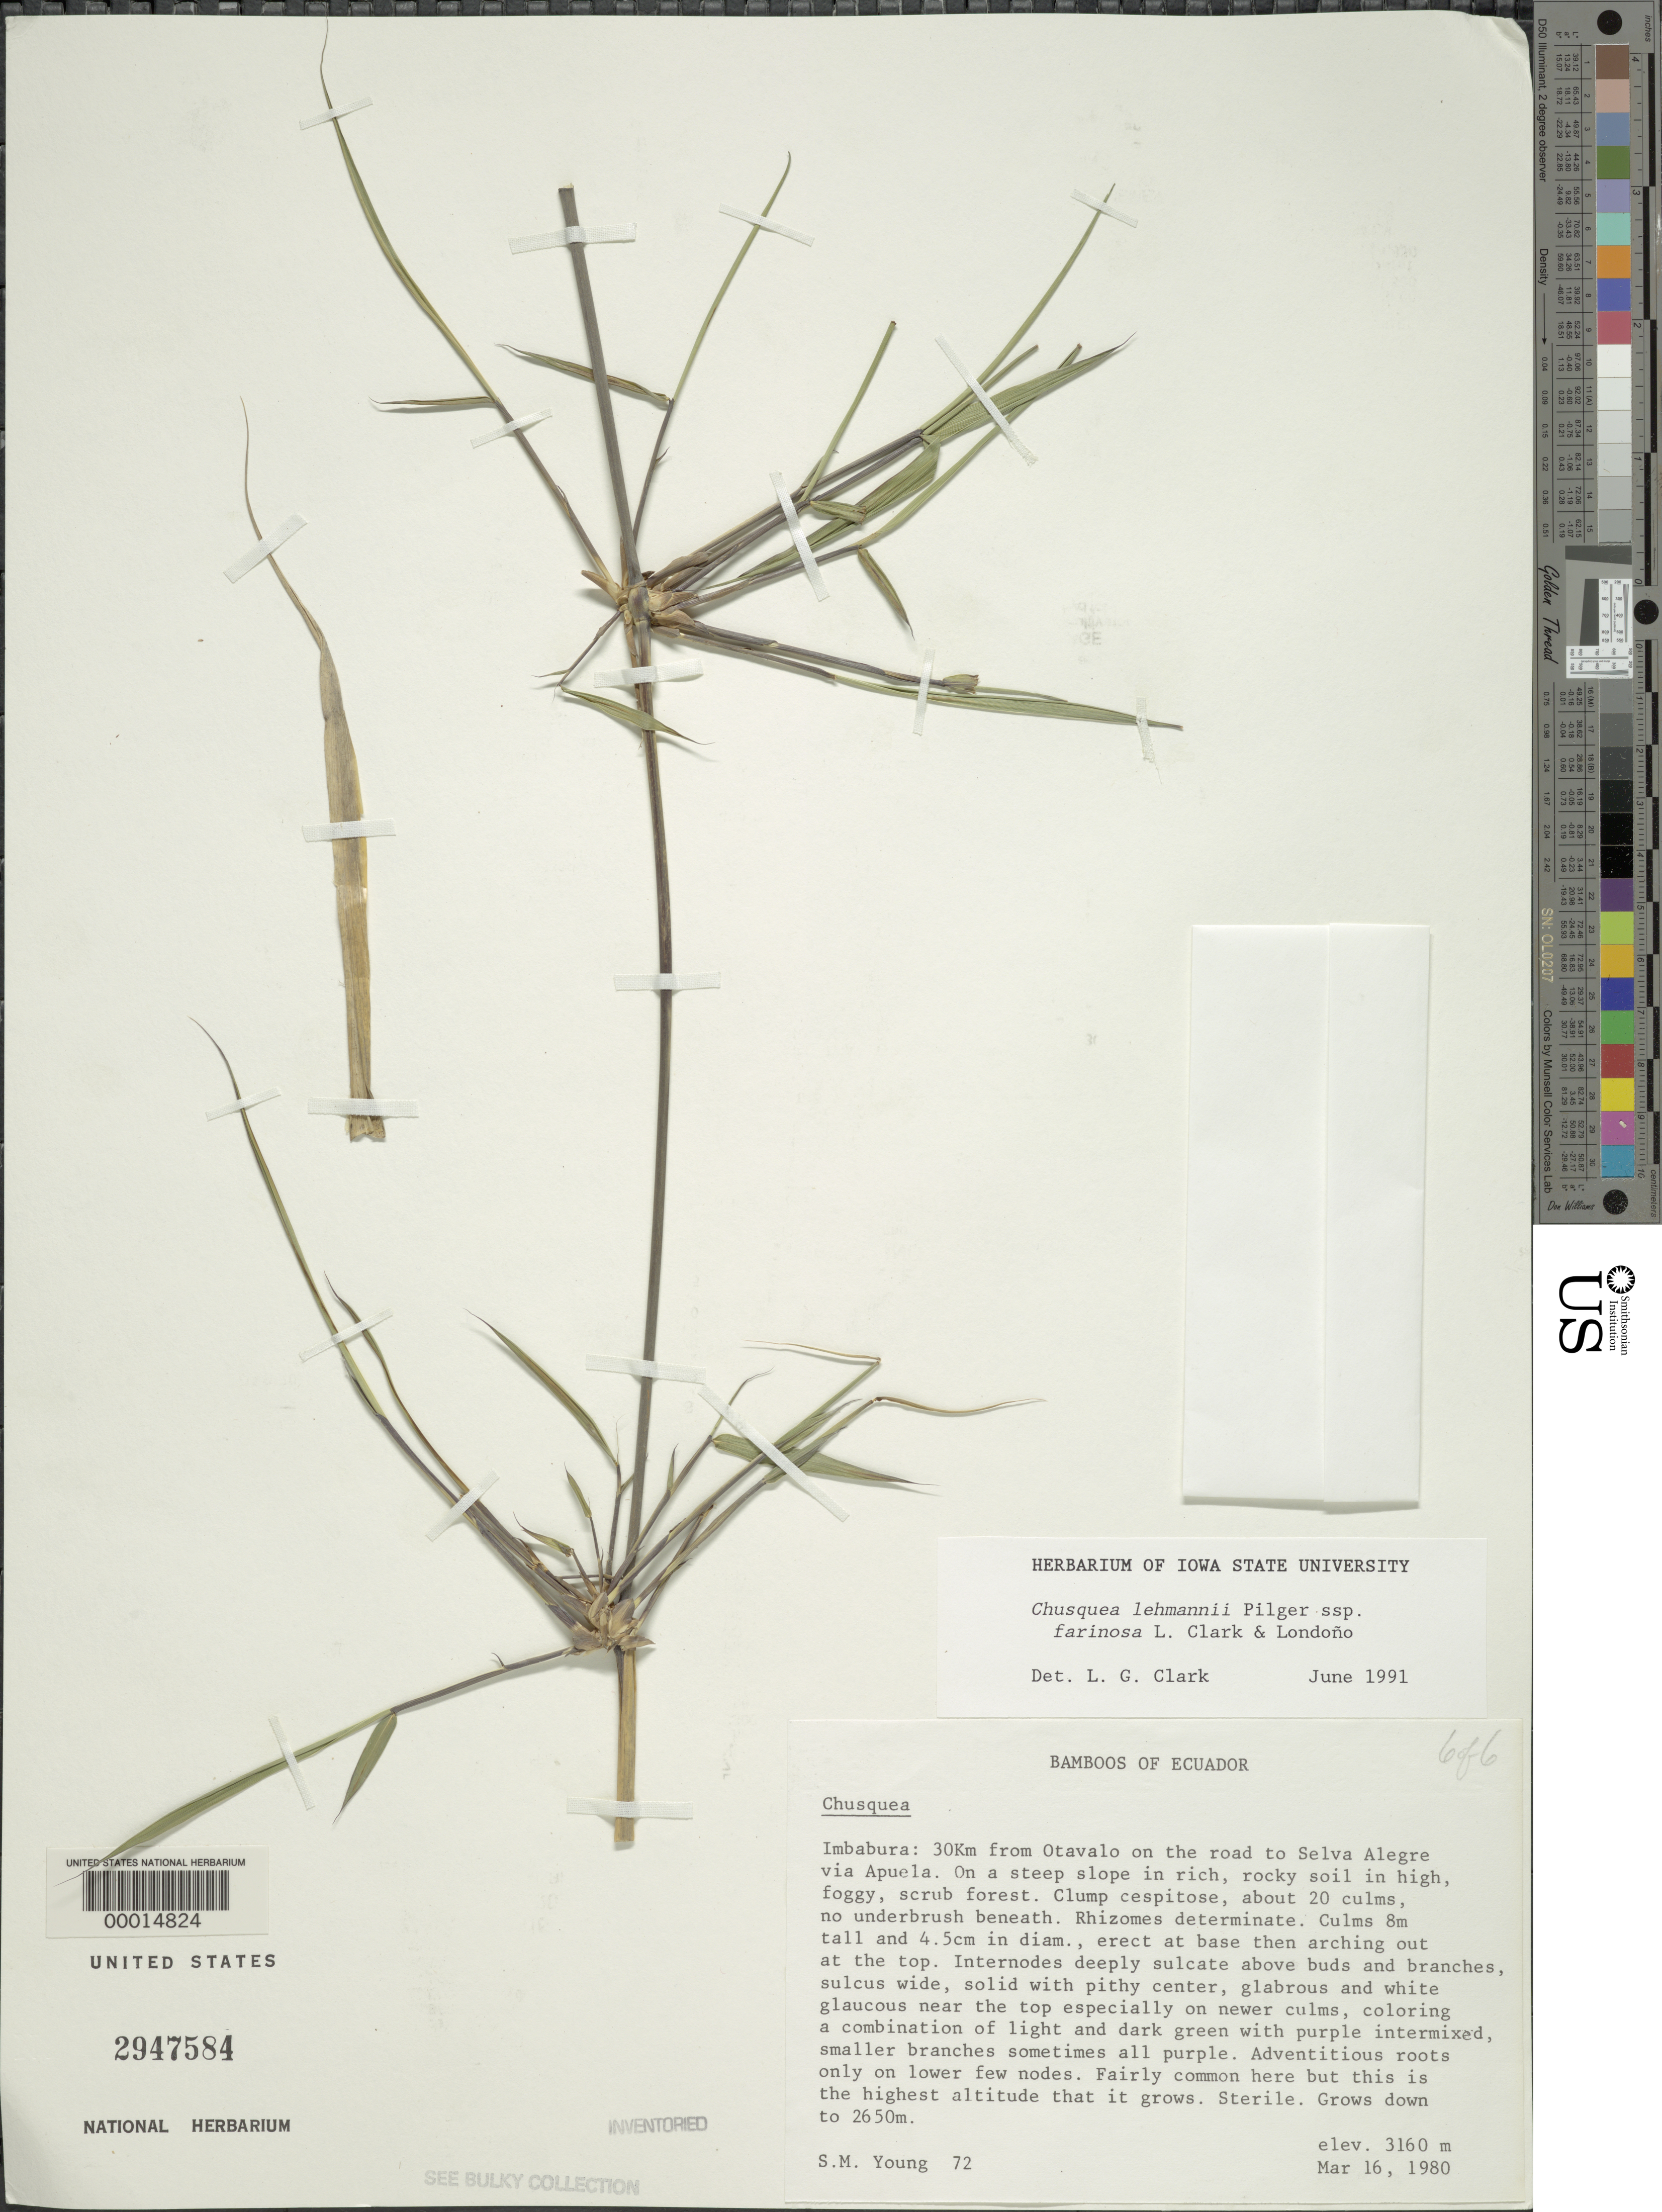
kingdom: Plantae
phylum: Tracheophyta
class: Liliopsida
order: Poales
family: Poaceae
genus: Chusquea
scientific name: Chusquea lehmannii subsp. farinosa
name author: L.G. Clark & Londoño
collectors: S. Young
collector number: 72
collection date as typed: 16 Mar 1980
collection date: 1980-03-16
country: Ecuador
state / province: Imbabura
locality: Otavalo/Selva Alegre via Apuela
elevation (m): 3160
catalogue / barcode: US 2947584